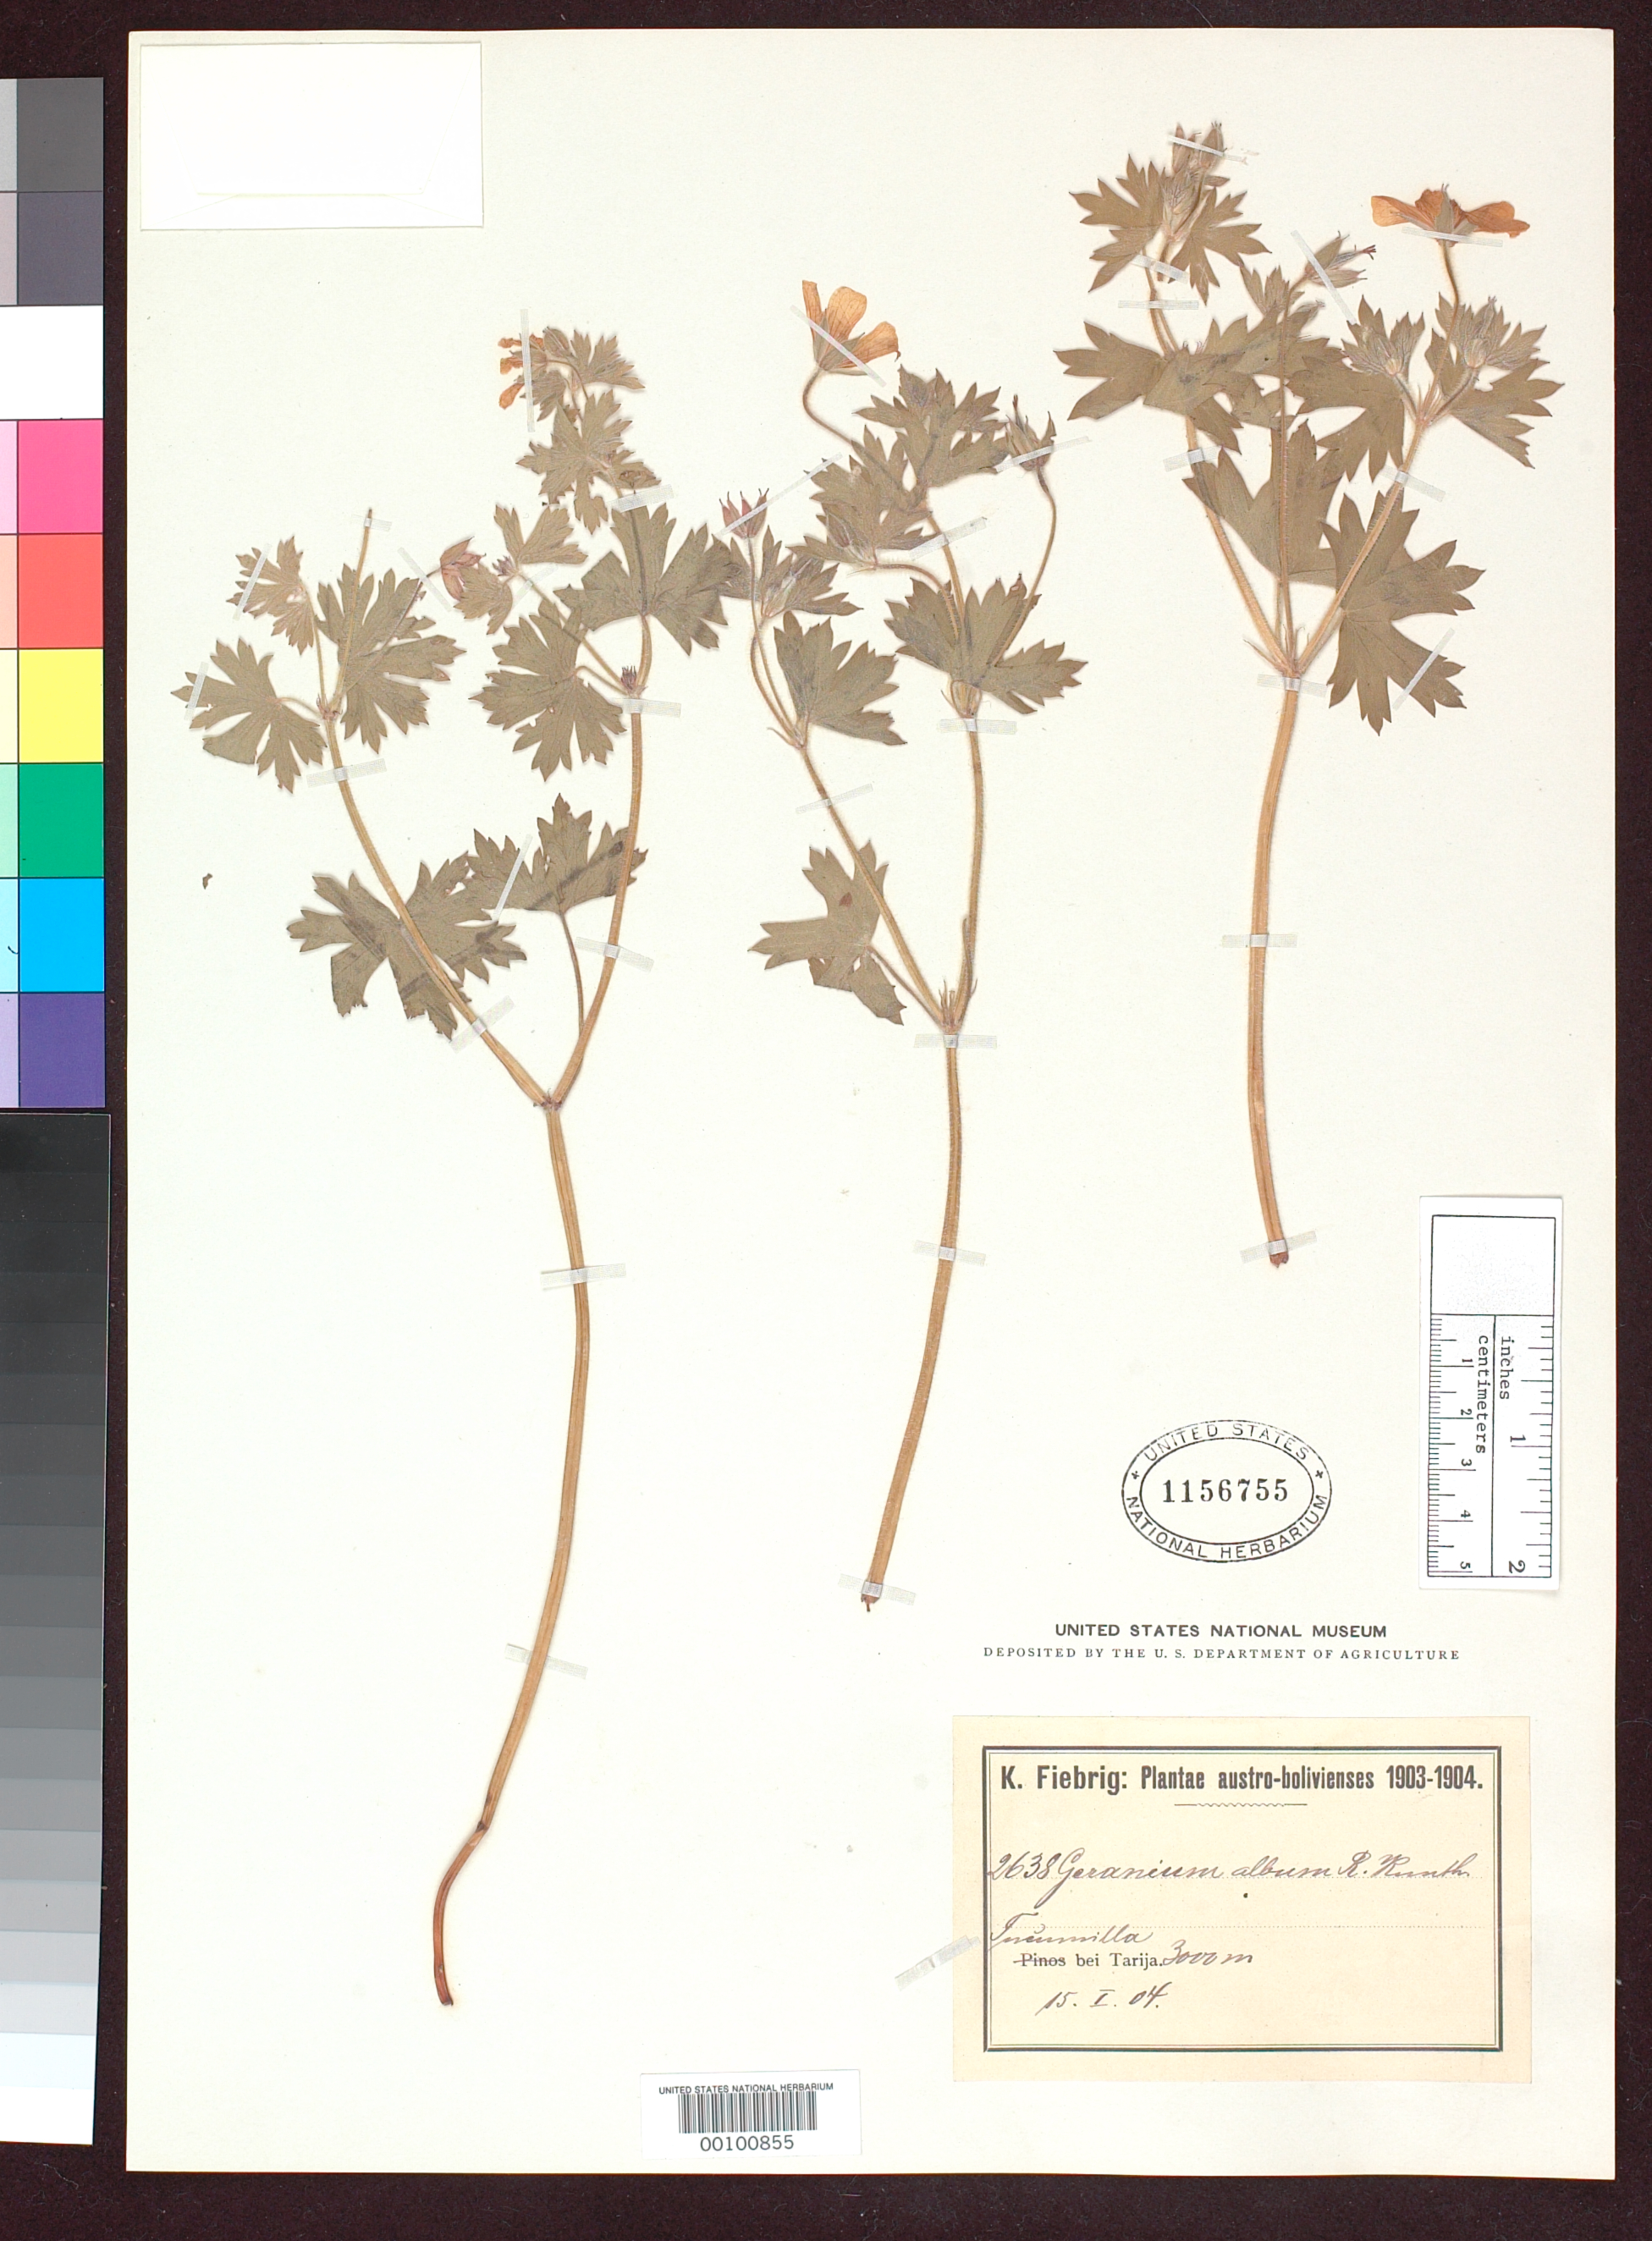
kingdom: Plantae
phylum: Tracheophyta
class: Magnoliopsida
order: Geraniales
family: Geraniaceae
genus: Geranium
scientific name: Geranium album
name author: R. Knuth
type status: Isolectotype; Isosyntype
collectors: K. Fiebrig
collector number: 2638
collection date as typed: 15 Jan 1904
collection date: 1904-01-15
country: Bolivia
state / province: Tarija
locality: Tucumilla.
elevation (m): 3000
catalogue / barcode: US 1156755